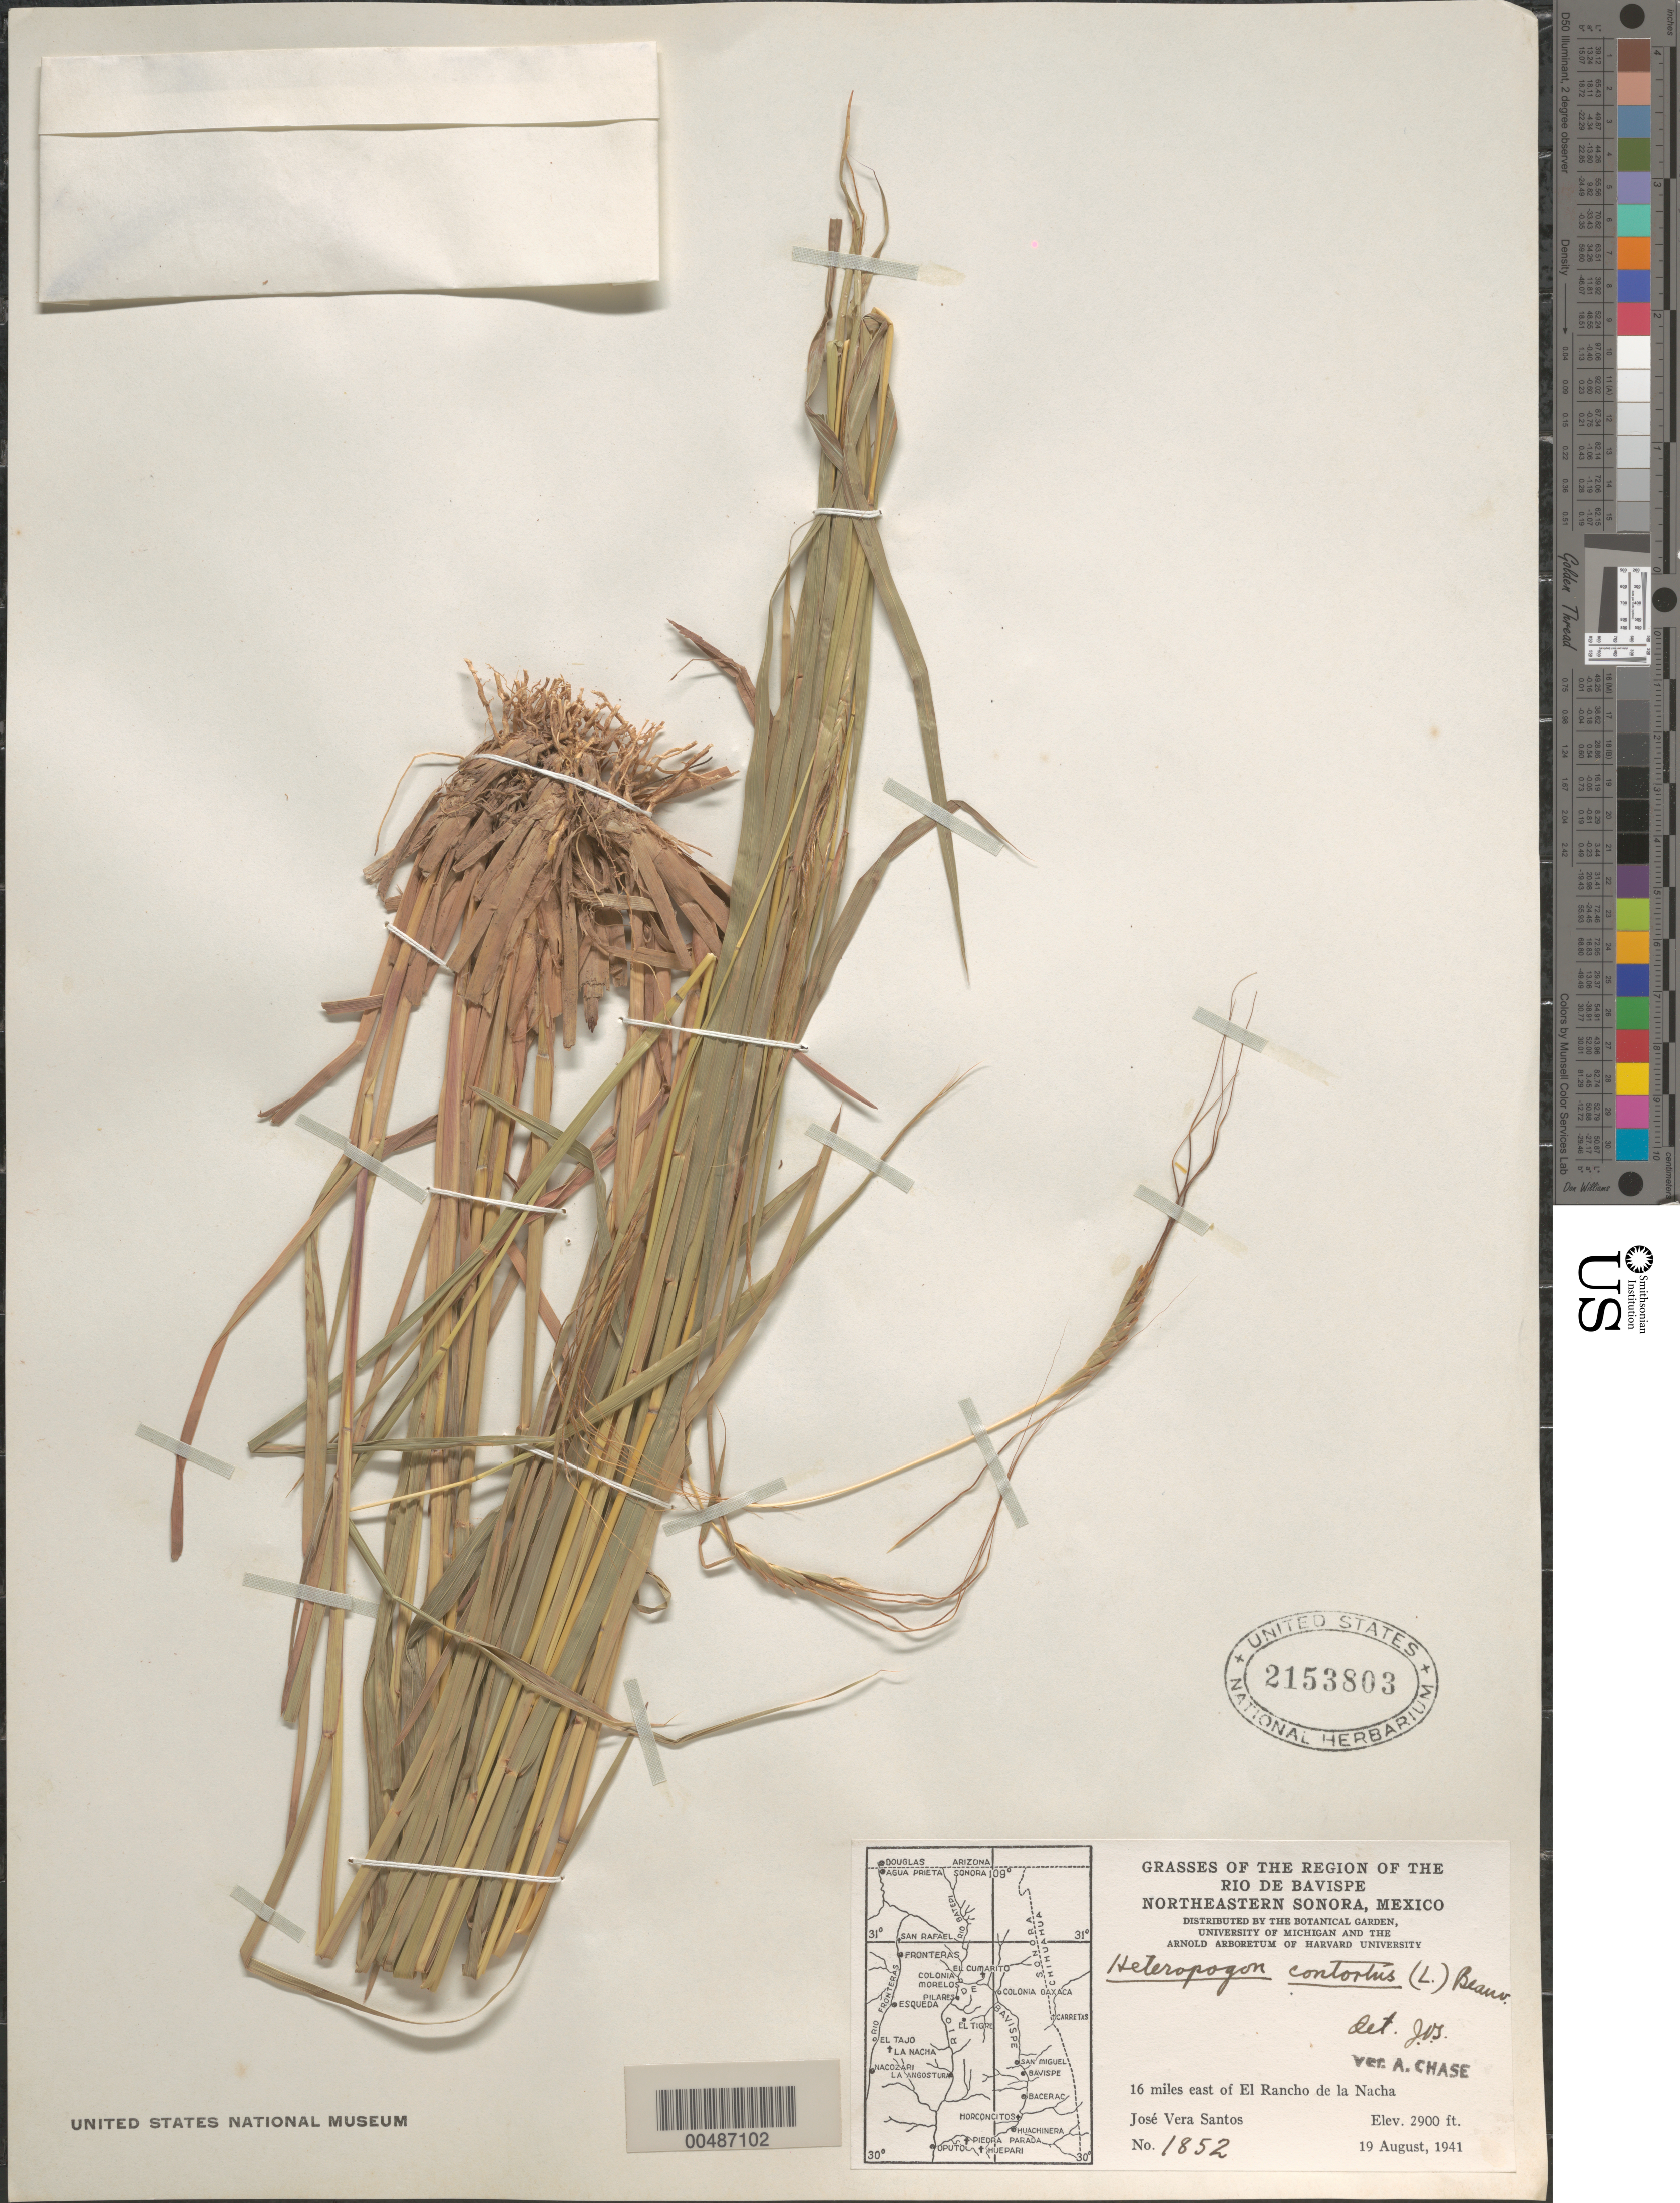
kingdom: Plantae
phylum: Tracheophyta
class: Liliopsida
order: Poales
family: Poaceae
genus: Heteropogon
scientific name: Heteropogon contortus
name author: (L.) P. Beauv. ex Roem. & Schult.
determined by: Santos, J. V.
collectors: J. V. Santos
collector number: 1852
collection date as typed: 19 Aug 1941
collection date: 1941-08-19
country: Mexico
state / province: Sonora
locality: Region of the Rio de Bavispe, NE Sonora, 16 mi E of El Rancho de la Nacha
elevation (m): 884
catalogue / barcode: US 2153803